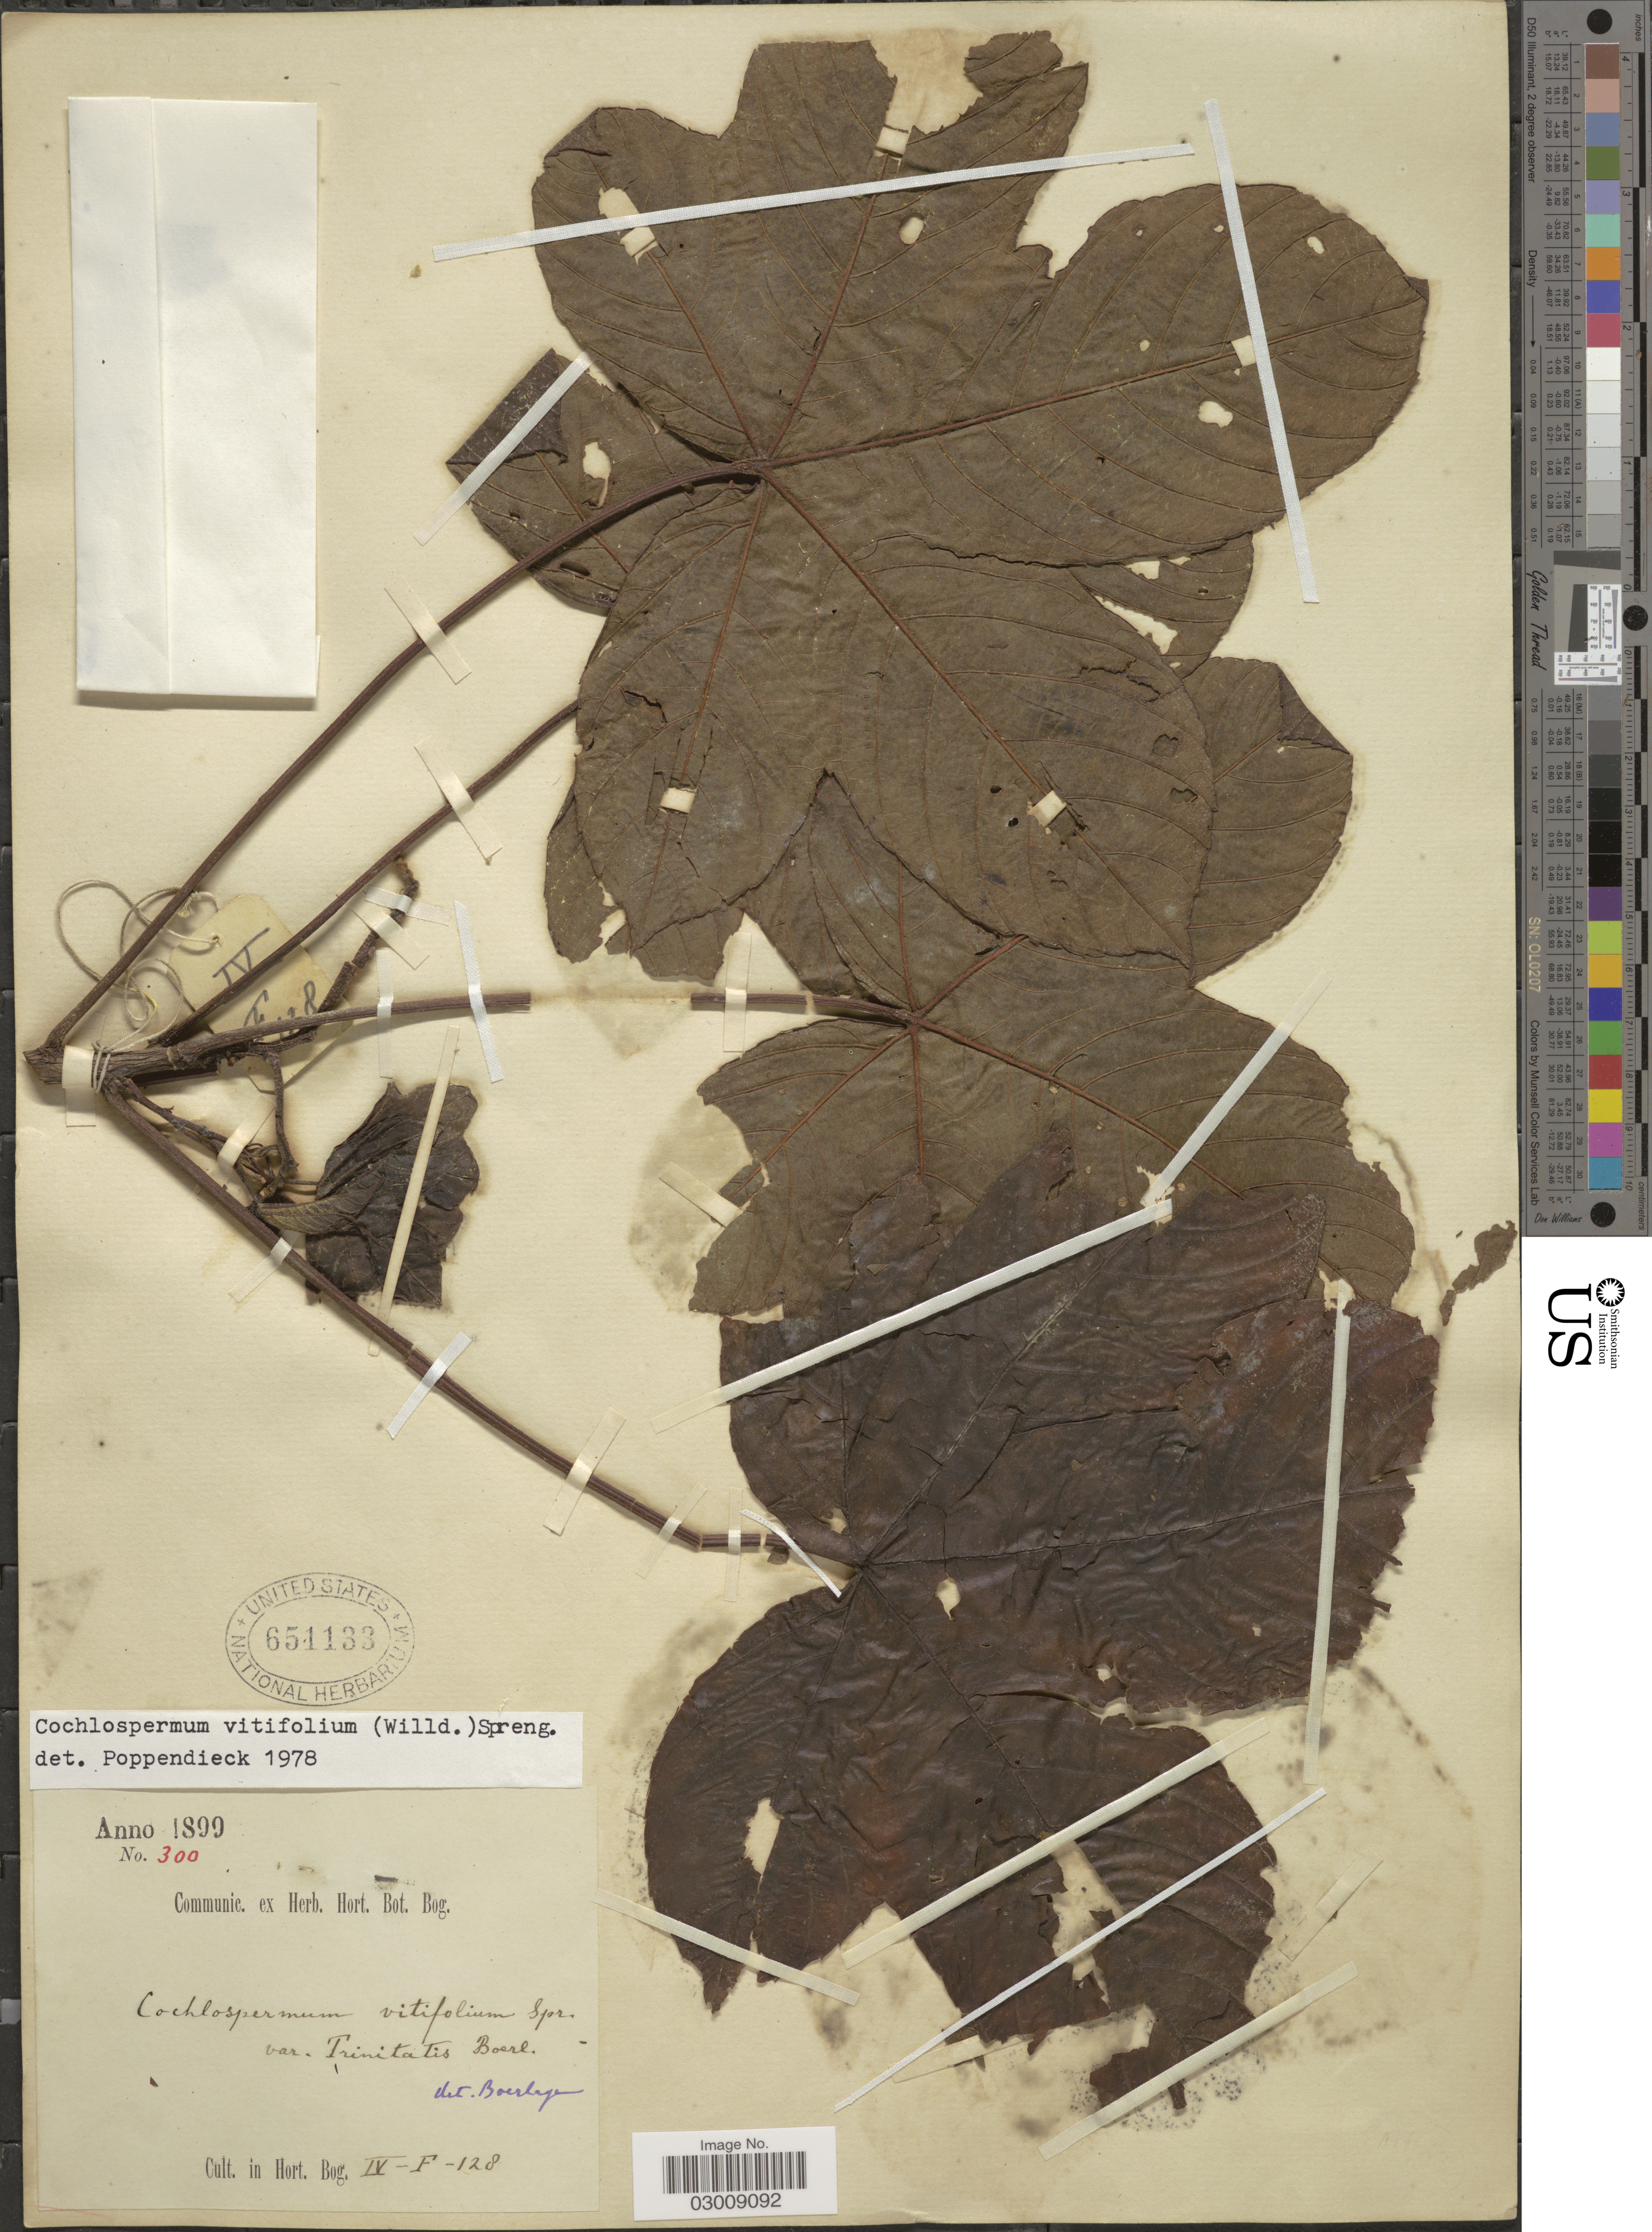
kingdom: Plantae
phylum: Tracheophyta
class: Magnoliopsida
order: Malvales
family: Cochlospermaceae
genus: Cochlospermum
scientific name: Cochlospermum vitifolium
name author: (Willd.) Spreng.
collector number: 300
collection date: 1889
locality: In hort. Bog. IV-F-128.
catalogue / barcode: US 651133